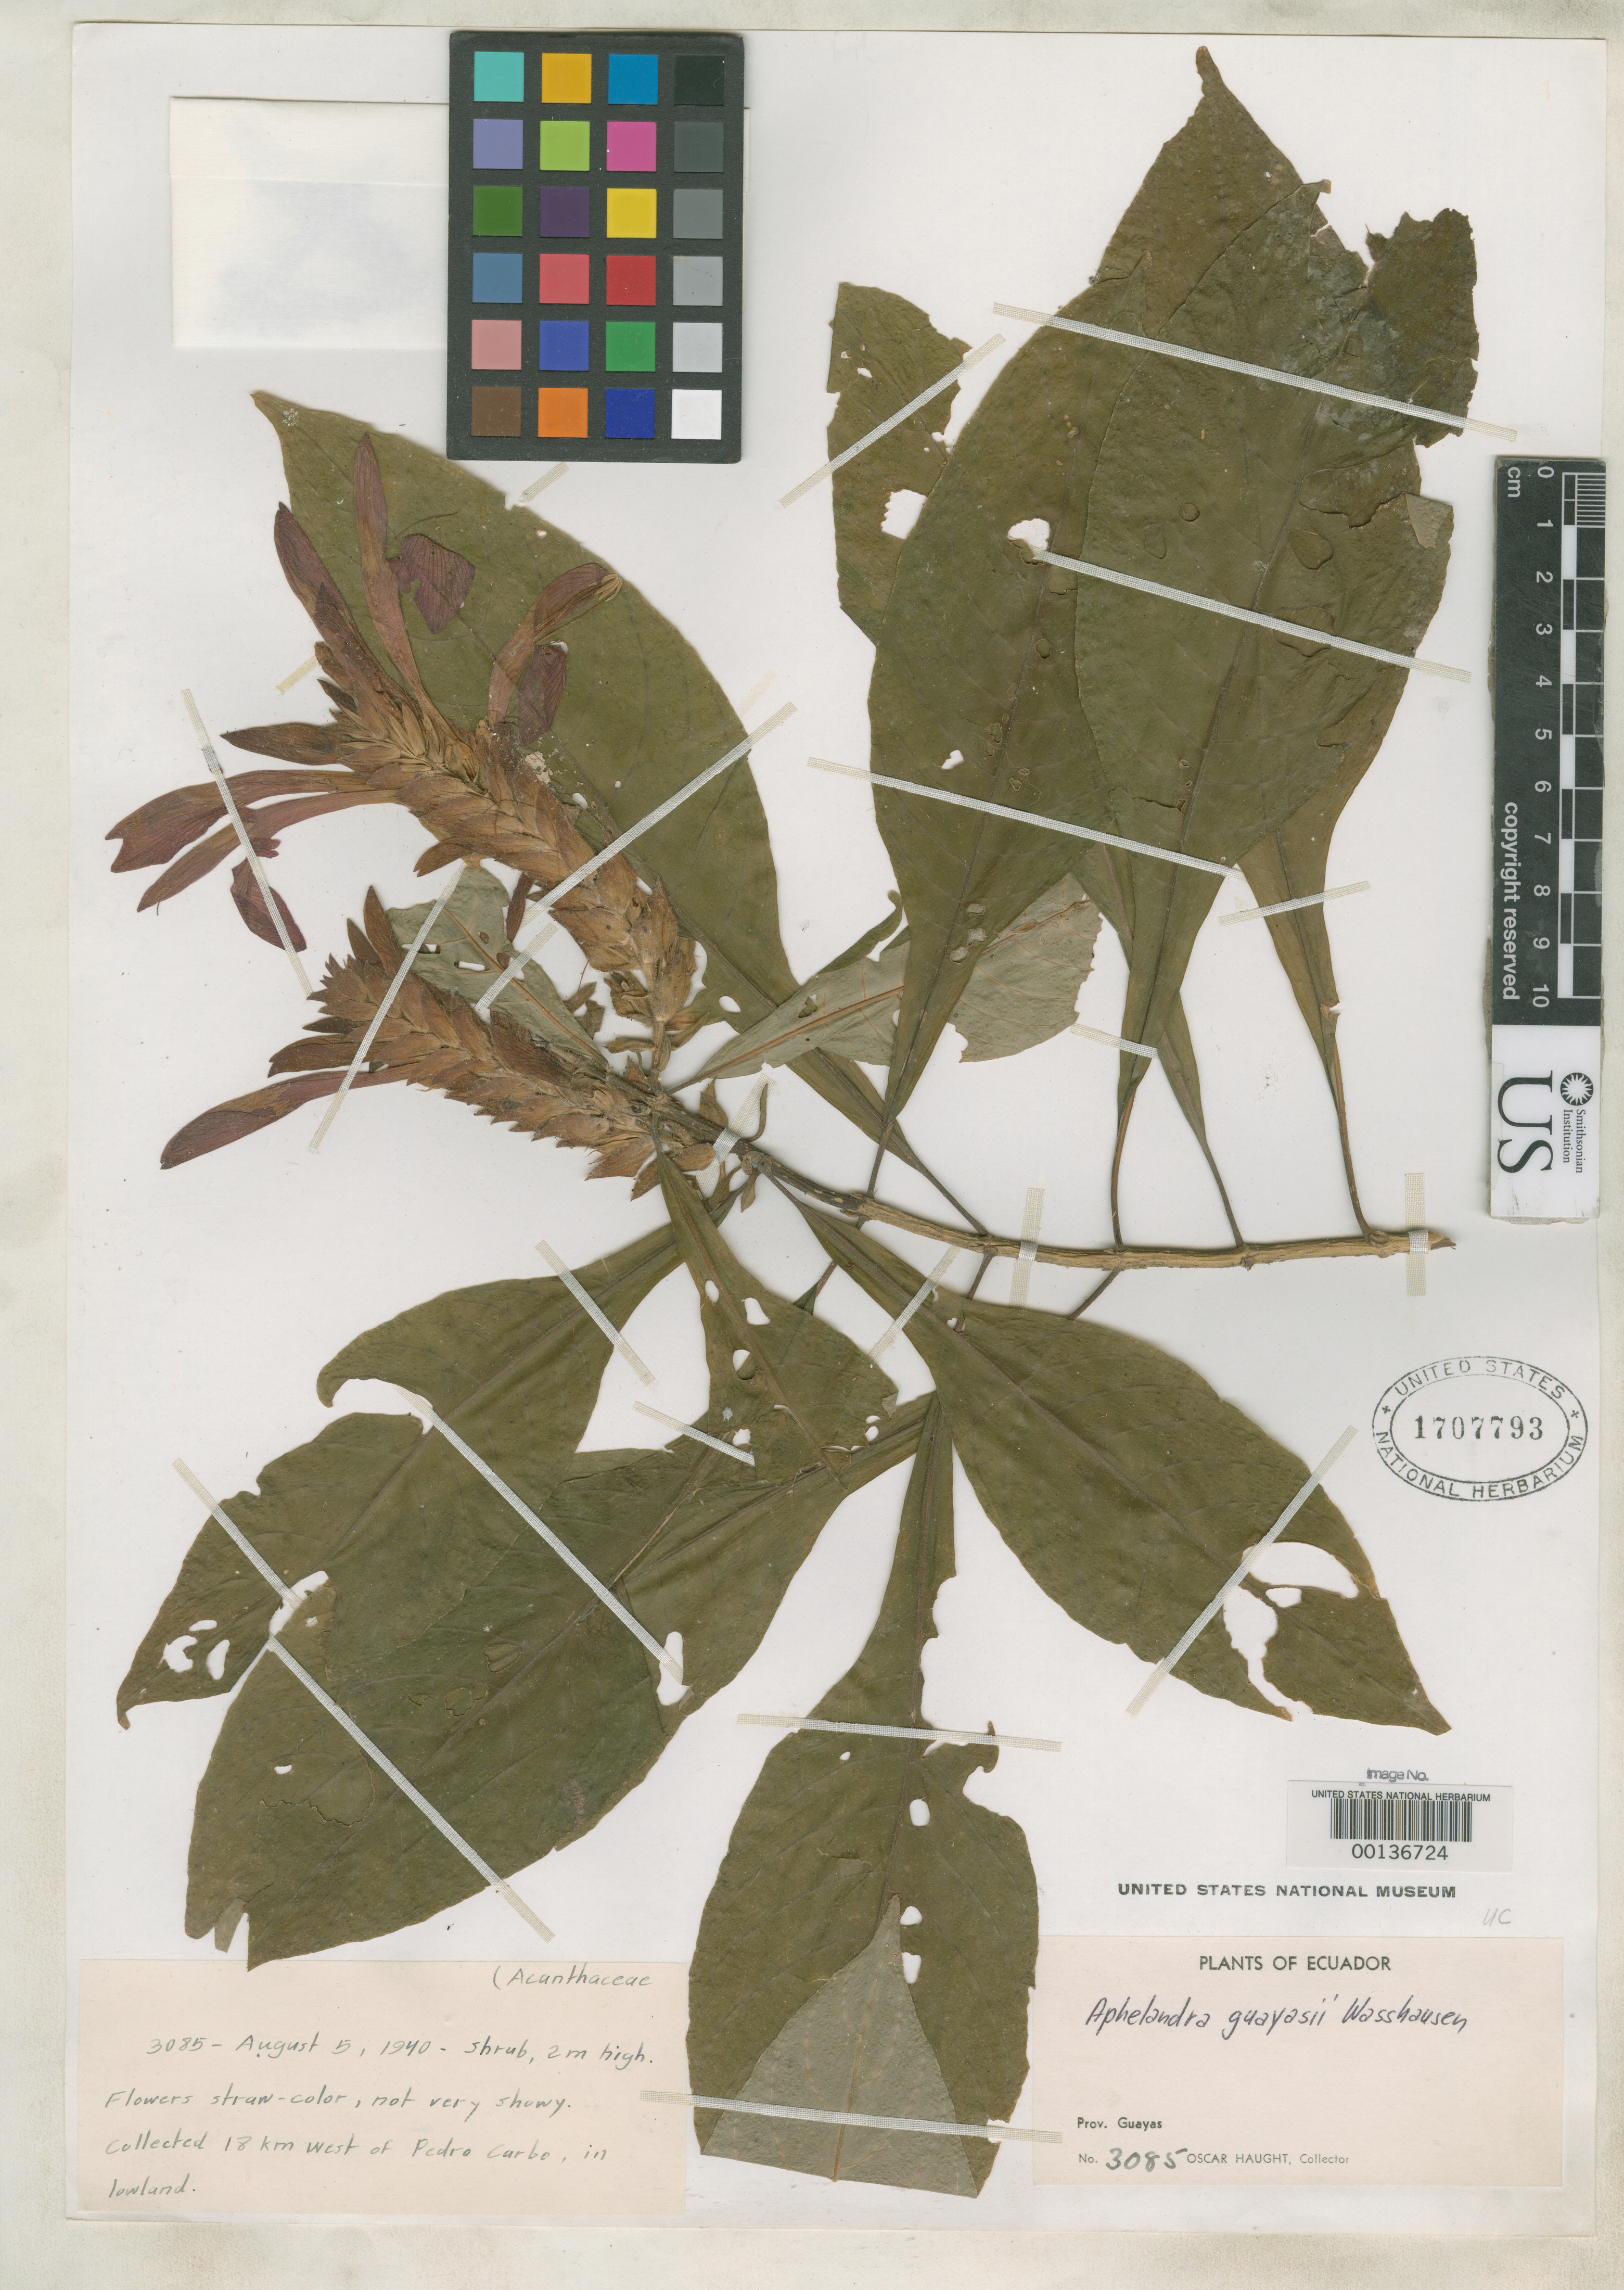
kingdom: Plantae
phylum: Tracheophyta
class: Magnoliopsida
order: Lamiales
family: Acanthaceae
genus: Aphelandra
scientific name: Aphelandra guayasii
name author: Wassh.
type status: Holotype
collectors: O. L. Haught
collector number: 3085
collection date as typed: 05 Aug 1940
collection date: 1940-08-05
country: Ecuador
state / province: Guayas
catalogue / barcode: US 1707793